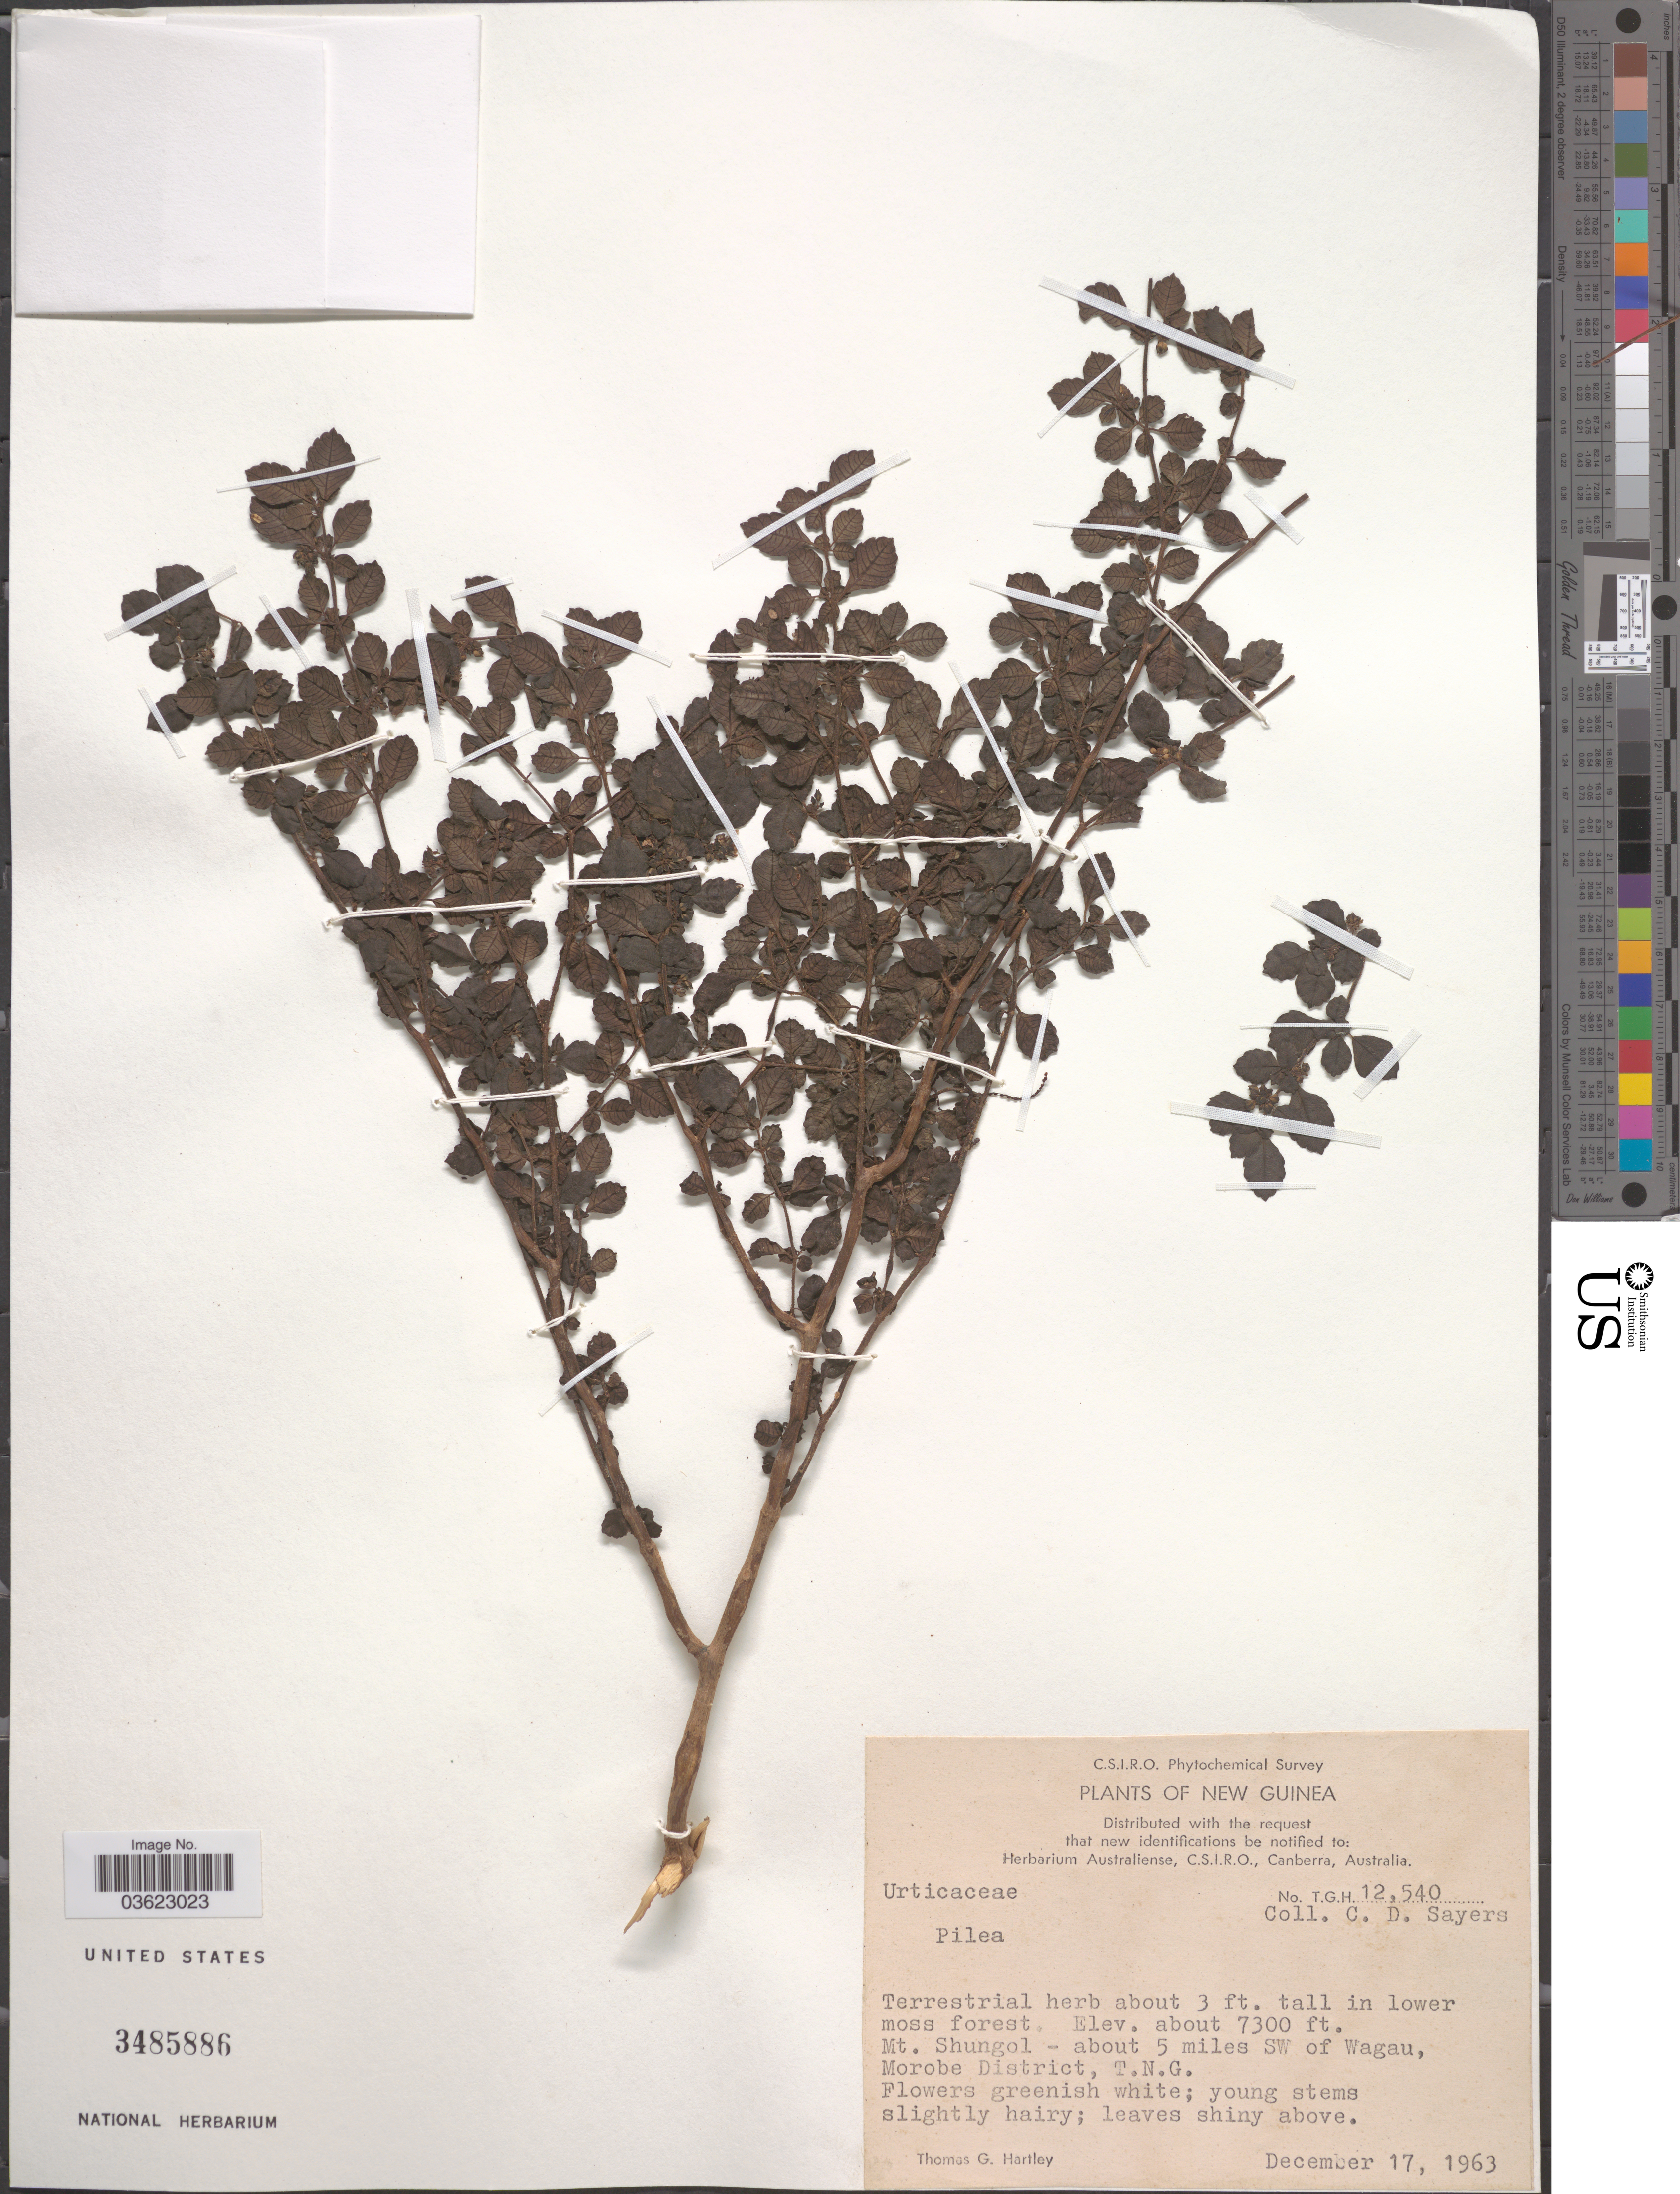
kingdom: Plantae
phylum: Tracheophyta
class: Magnoliopsida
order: Rosales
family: Urticaceae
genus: Pilea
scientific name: Pilea sp.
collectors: C. Sayers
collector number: T.G.H. 12540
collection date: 1963-12-17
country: Papua New Guinea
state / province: Morobe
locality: New Guinea. Mt. Shungol- about 5 miles SW of Wagua, Morobe District, T.N.G.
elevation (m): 2225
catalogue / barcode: US 3485886